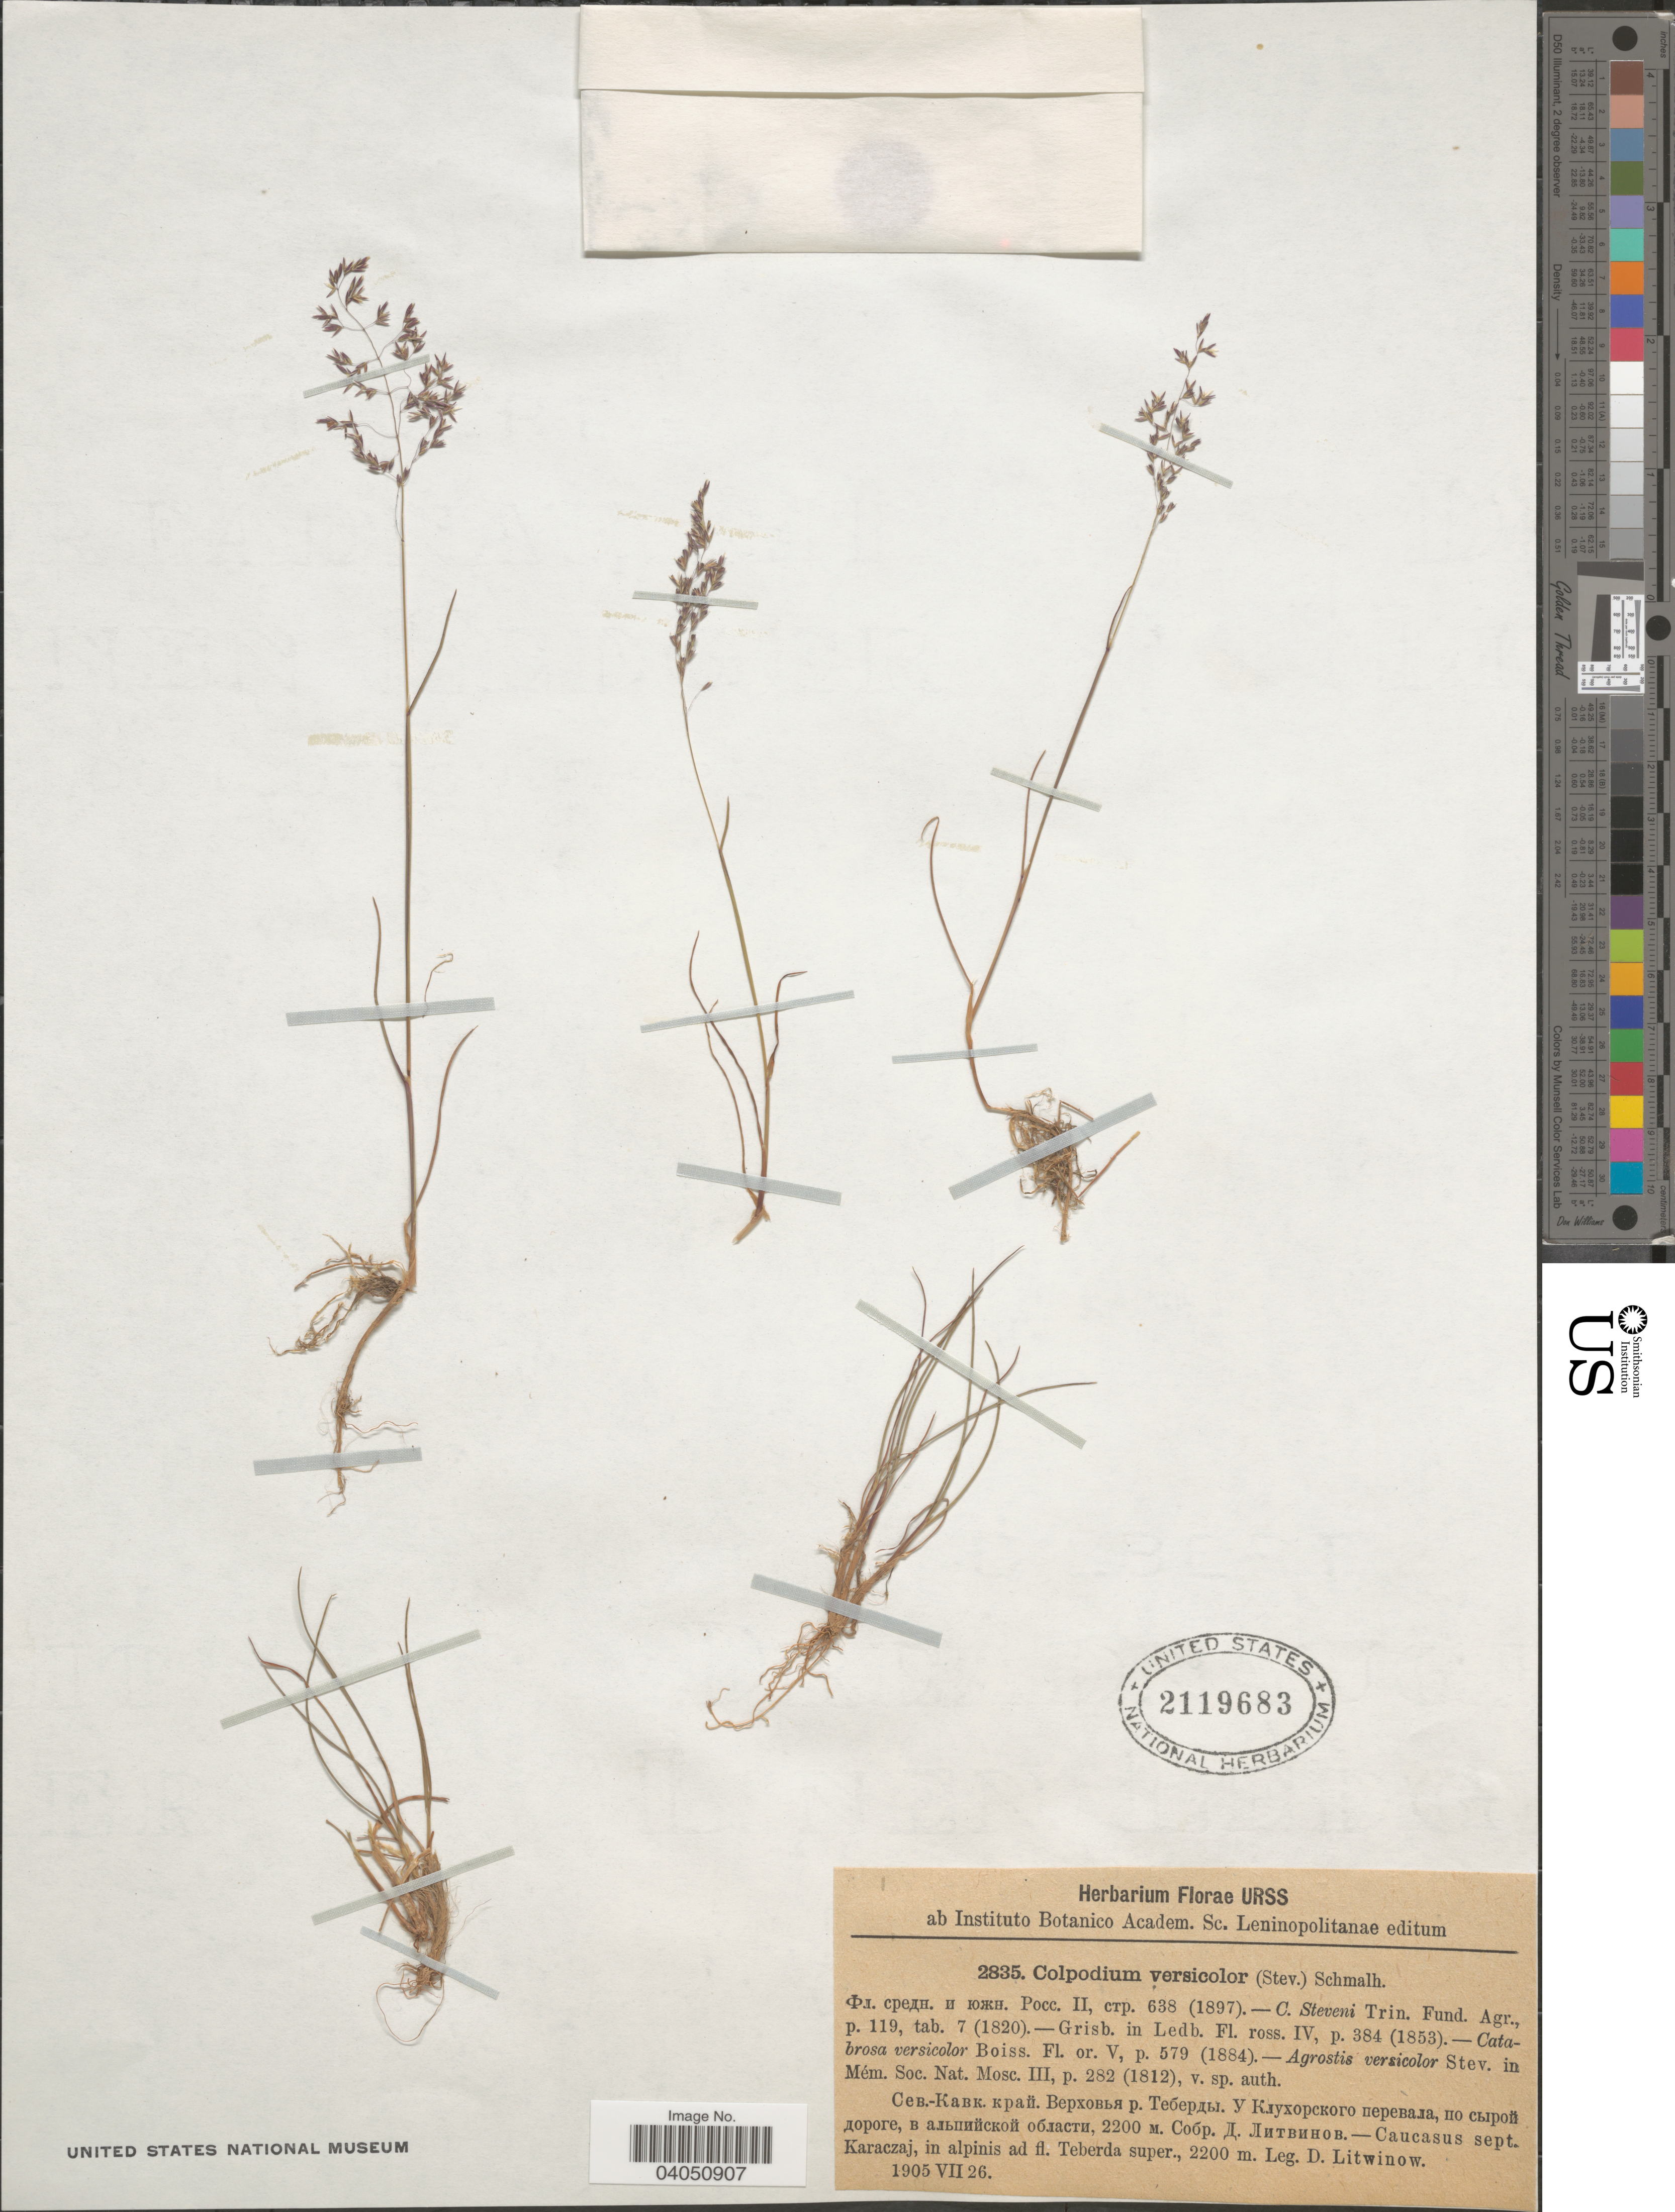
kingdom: Plantae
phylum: Tracheophyta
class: Liliopsida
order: Poales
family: Poaceae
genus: Colpodium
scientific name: Colpodium versicolor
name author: (Steven) Schmalh.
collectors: D. Litwinow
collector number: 2835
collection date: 1905-07-26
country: Russian Federation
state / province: Karachay-Cherkess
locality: Caucasus sept. Karaczaj, in alpinis ad fl. Teberda super.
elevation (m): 2200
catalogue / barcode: US 2119683